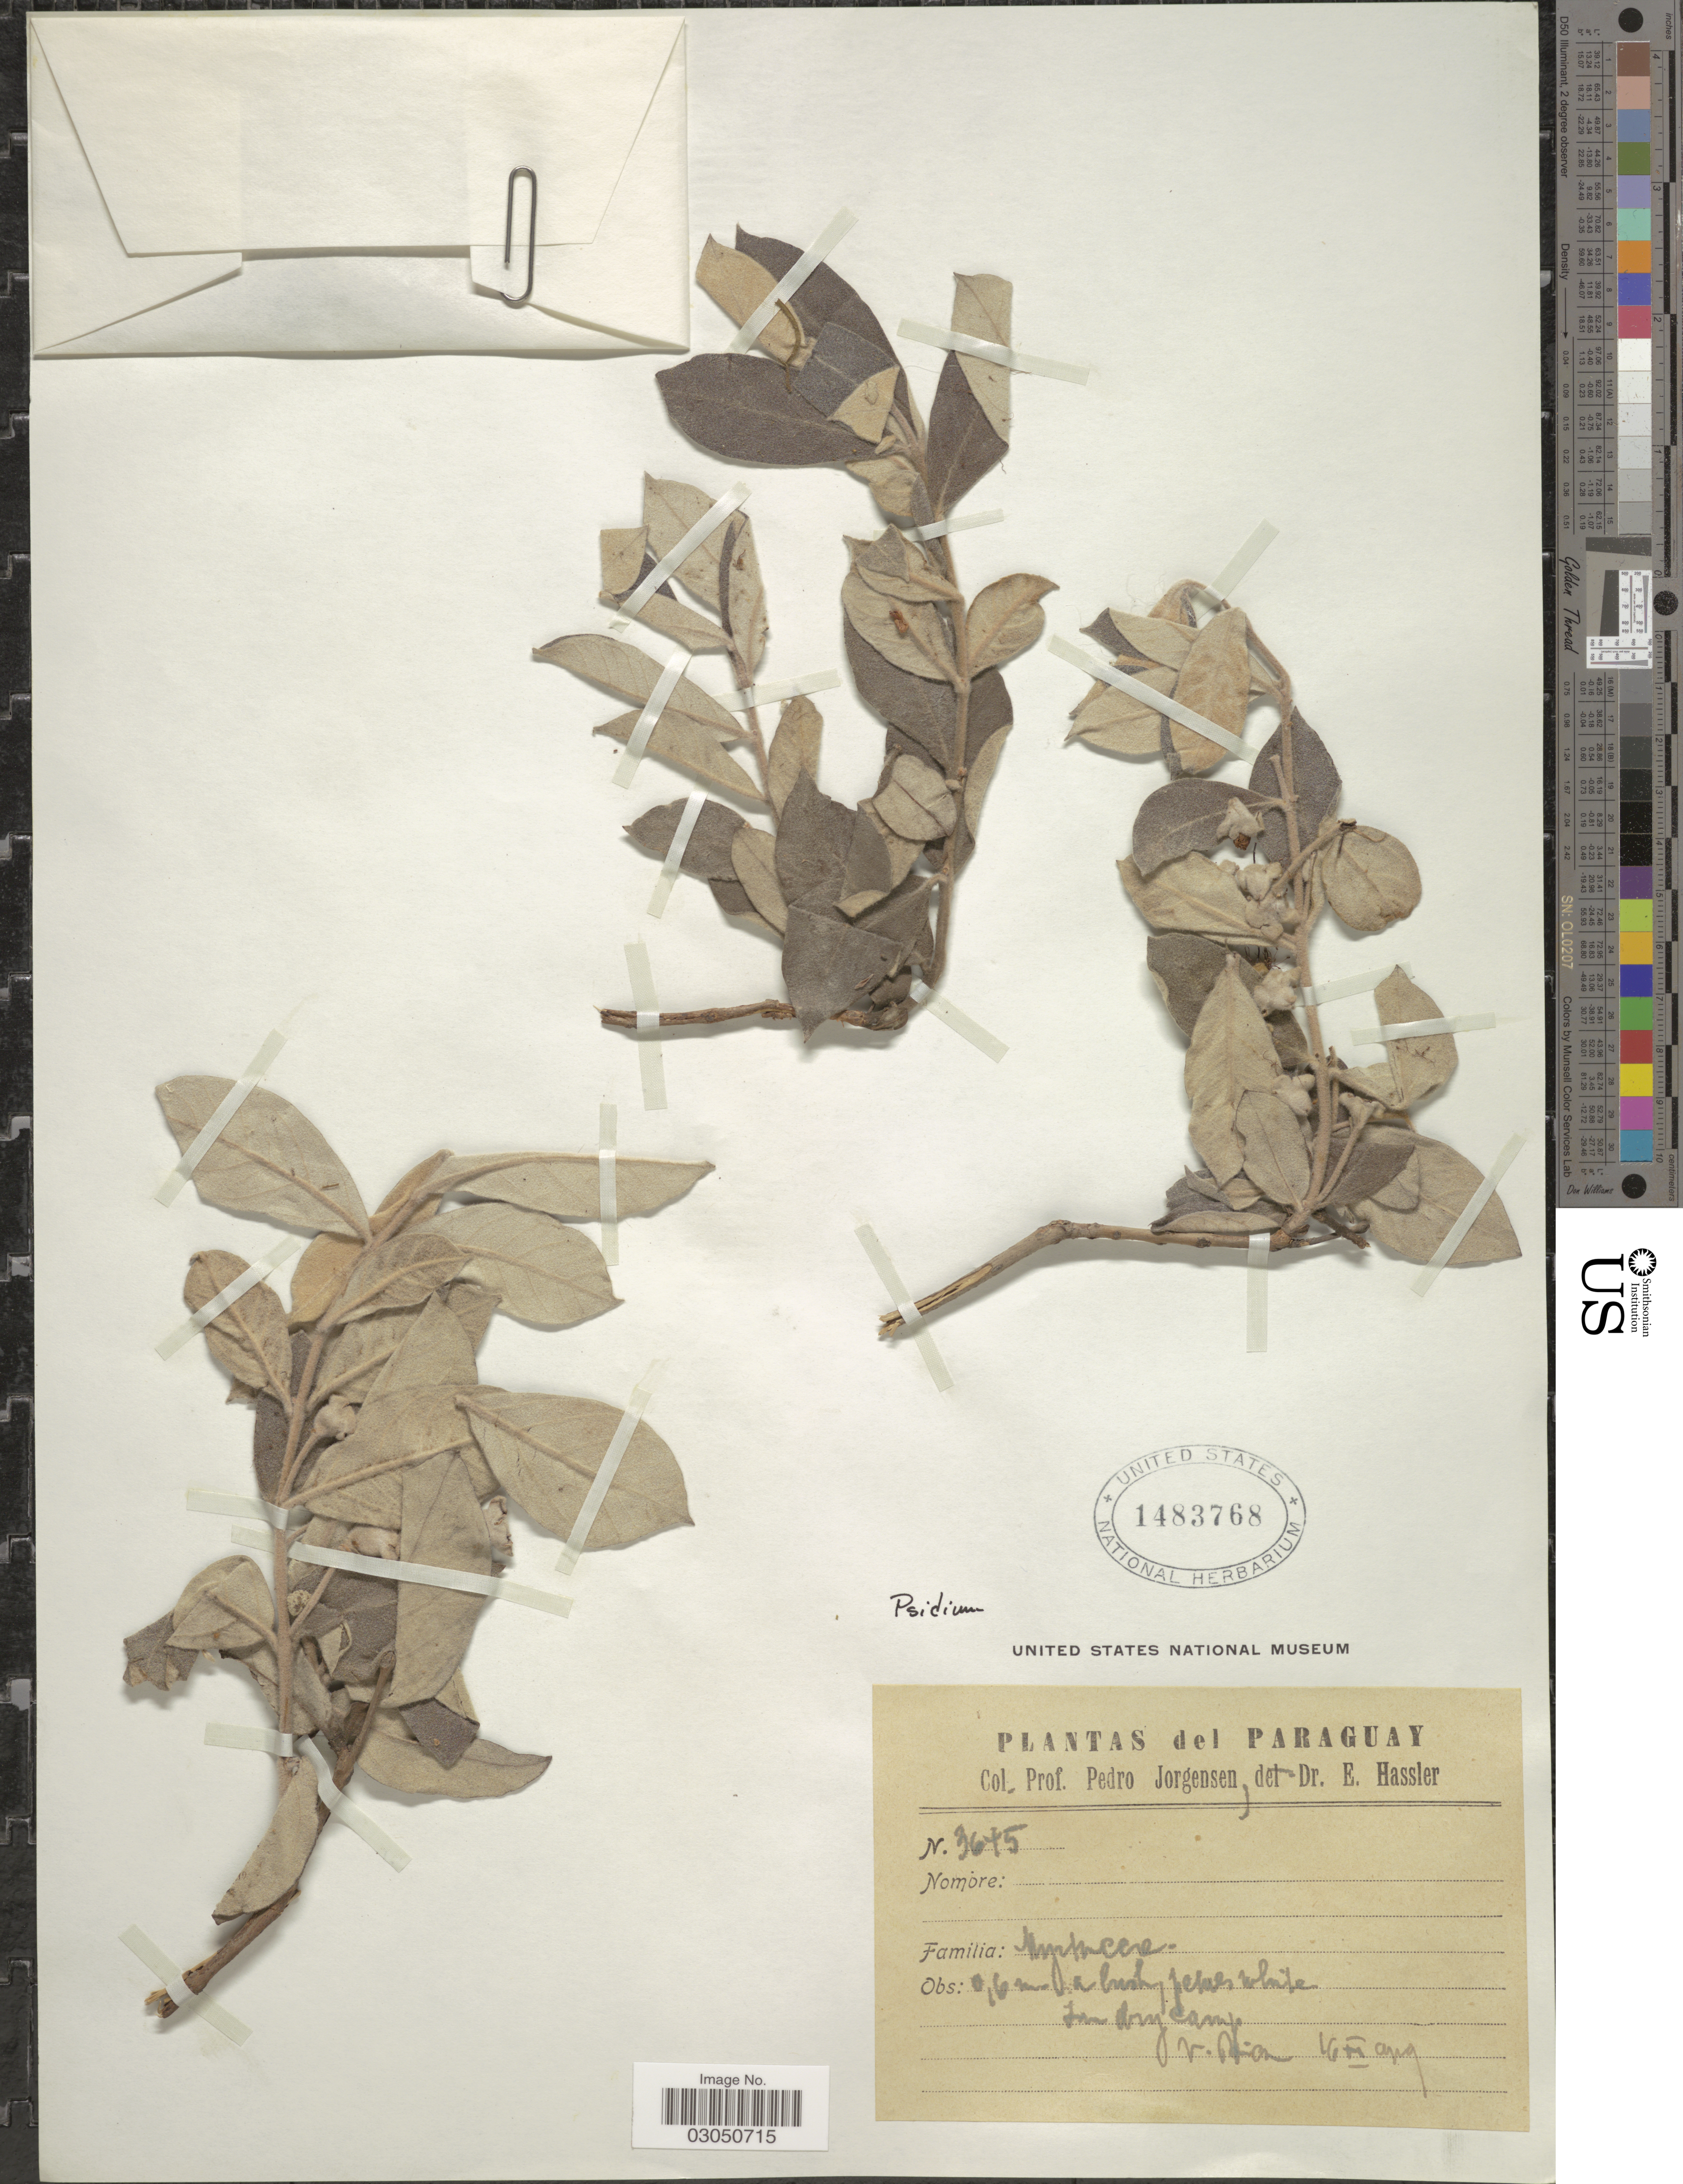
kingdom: Plantae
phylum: Tracheophyta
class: Magnoliopsida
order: Myrtales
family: Myrtaceae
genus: Psidium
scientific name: Psidium sp.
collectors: P. Jörgensen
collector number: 3645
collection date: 1919-06-16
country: Paraguay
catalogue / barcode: US 1483768